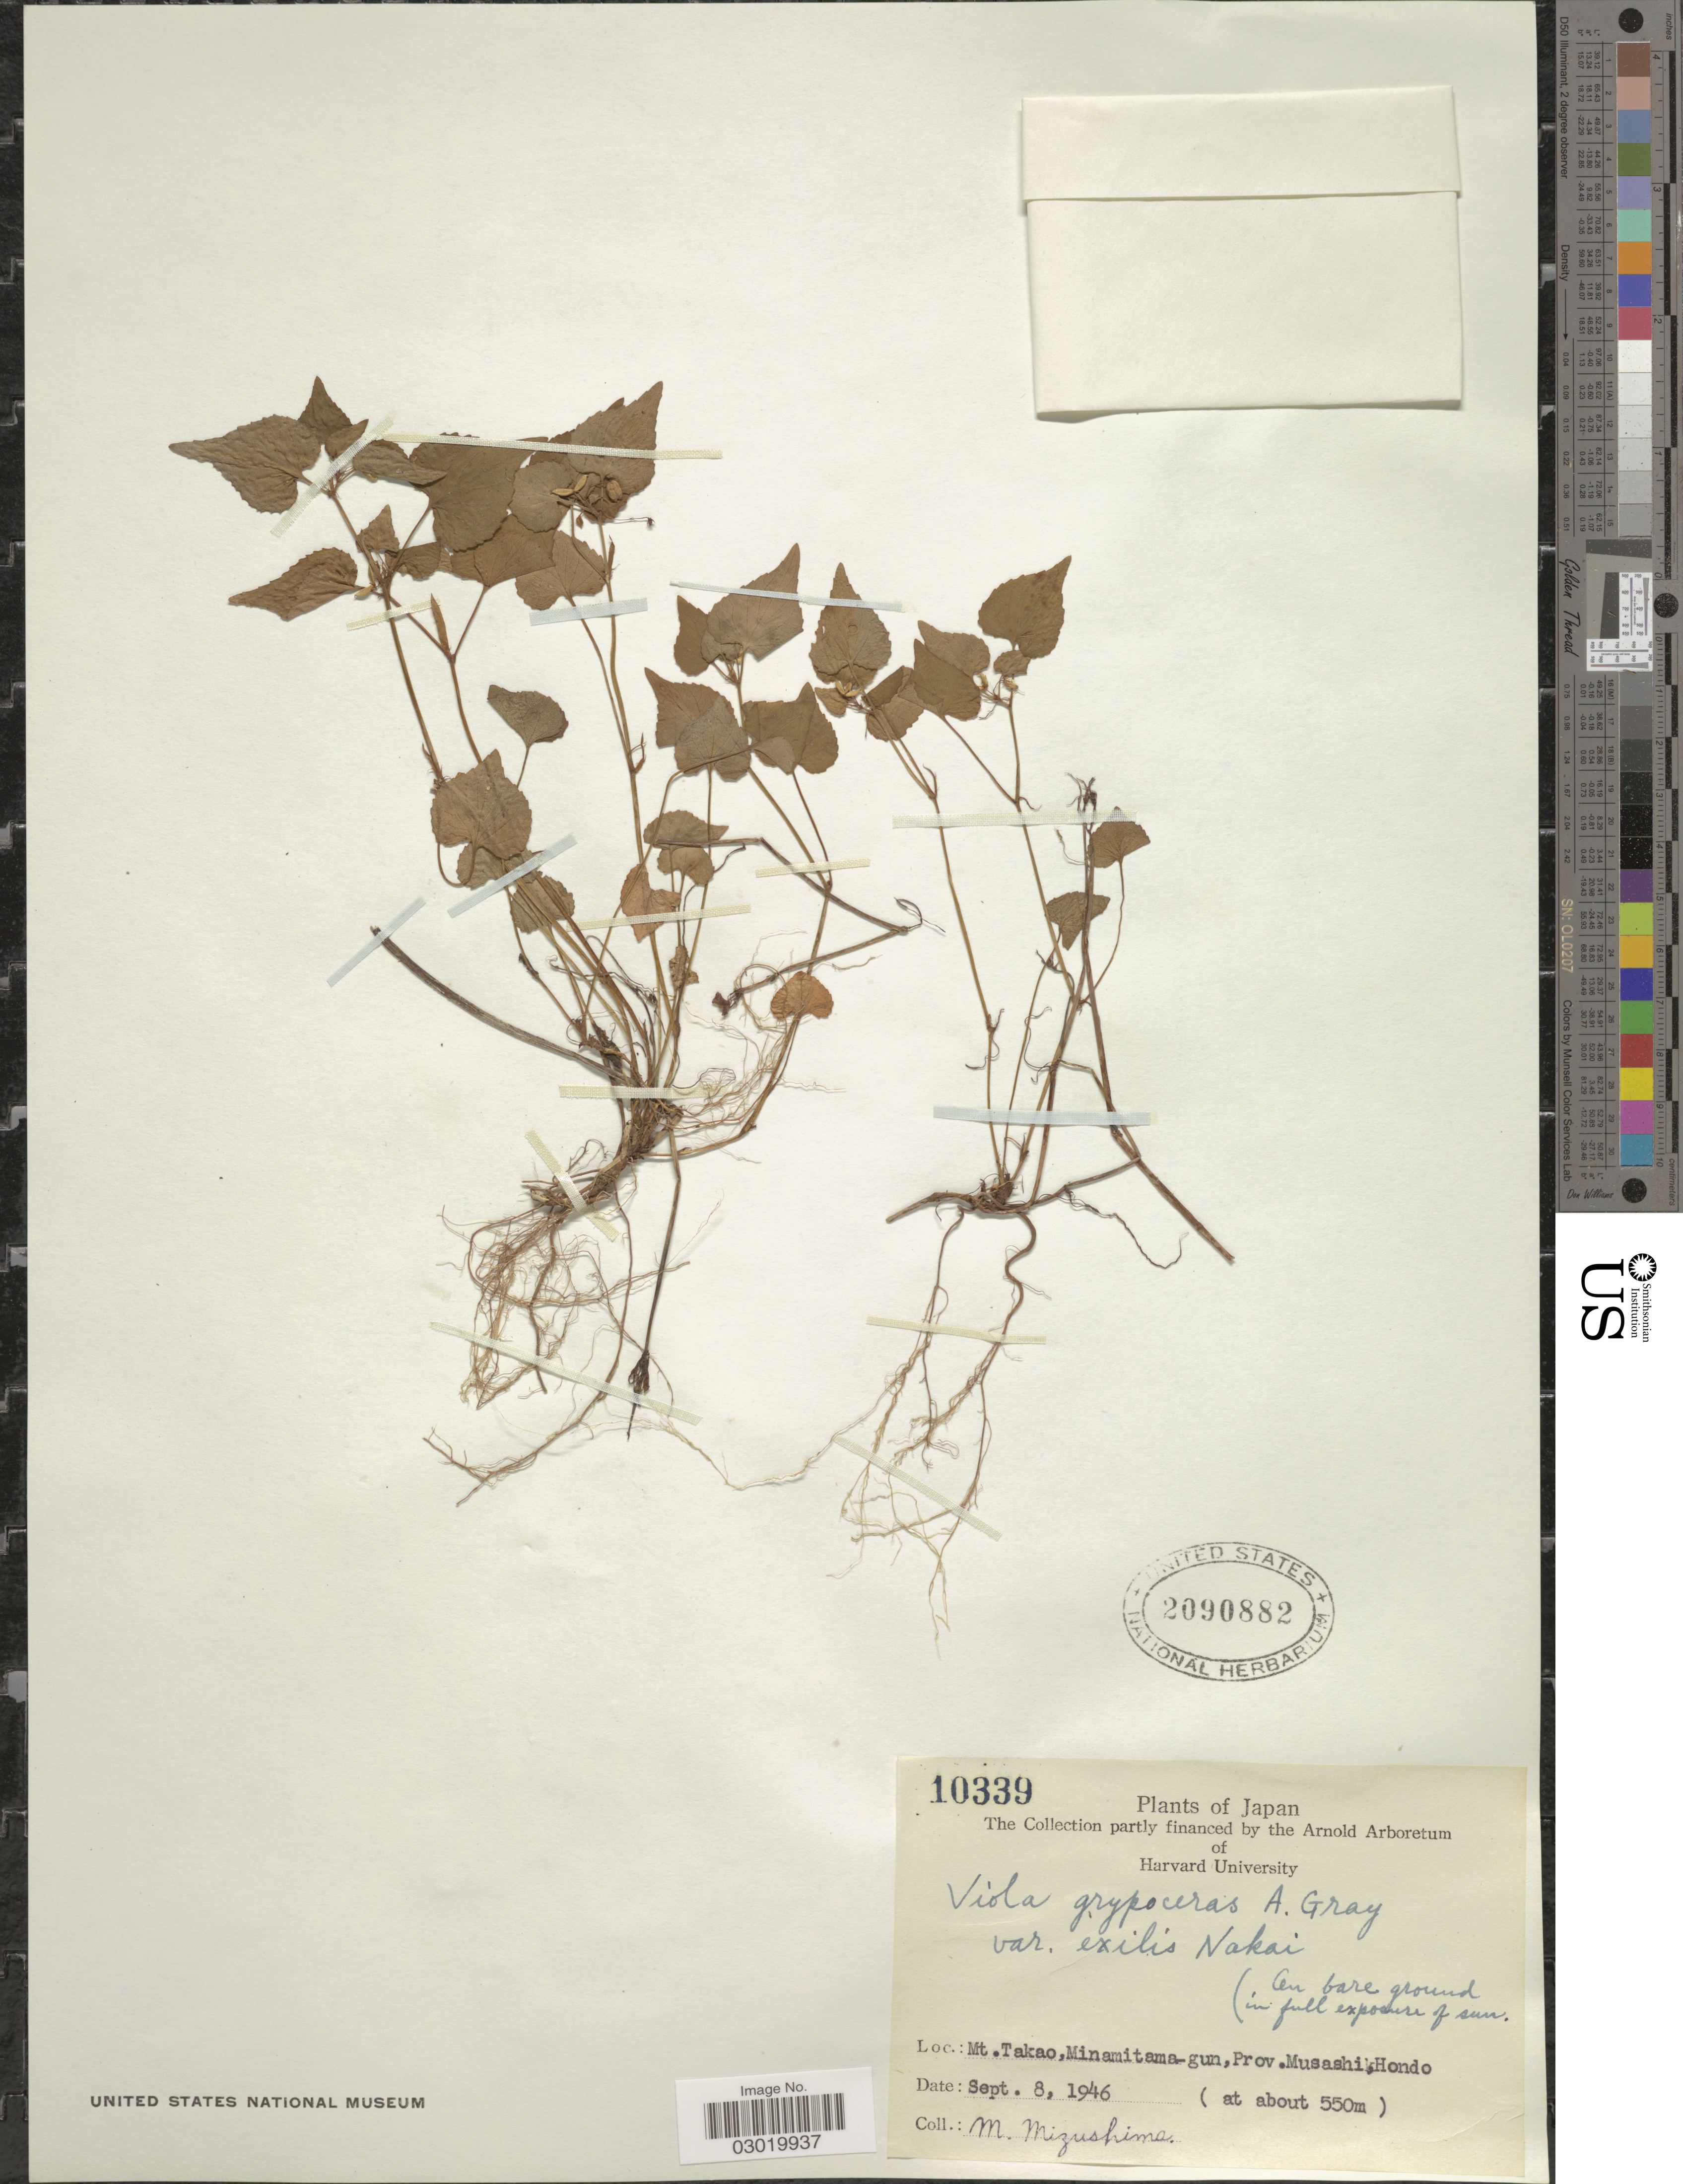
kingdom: Plantae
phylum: Tracheophyta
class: Magnoliopsida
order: Malpighiales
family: Violaceae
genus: Viola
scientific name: Viola grypoceras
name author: A. Gray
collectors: M. Mizushima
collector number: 10339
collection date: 1946-09-08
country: Japan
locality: Mt. Takao, Minamitama-gun, Prov. Musashi, Hondo.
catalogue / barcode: US 2090882